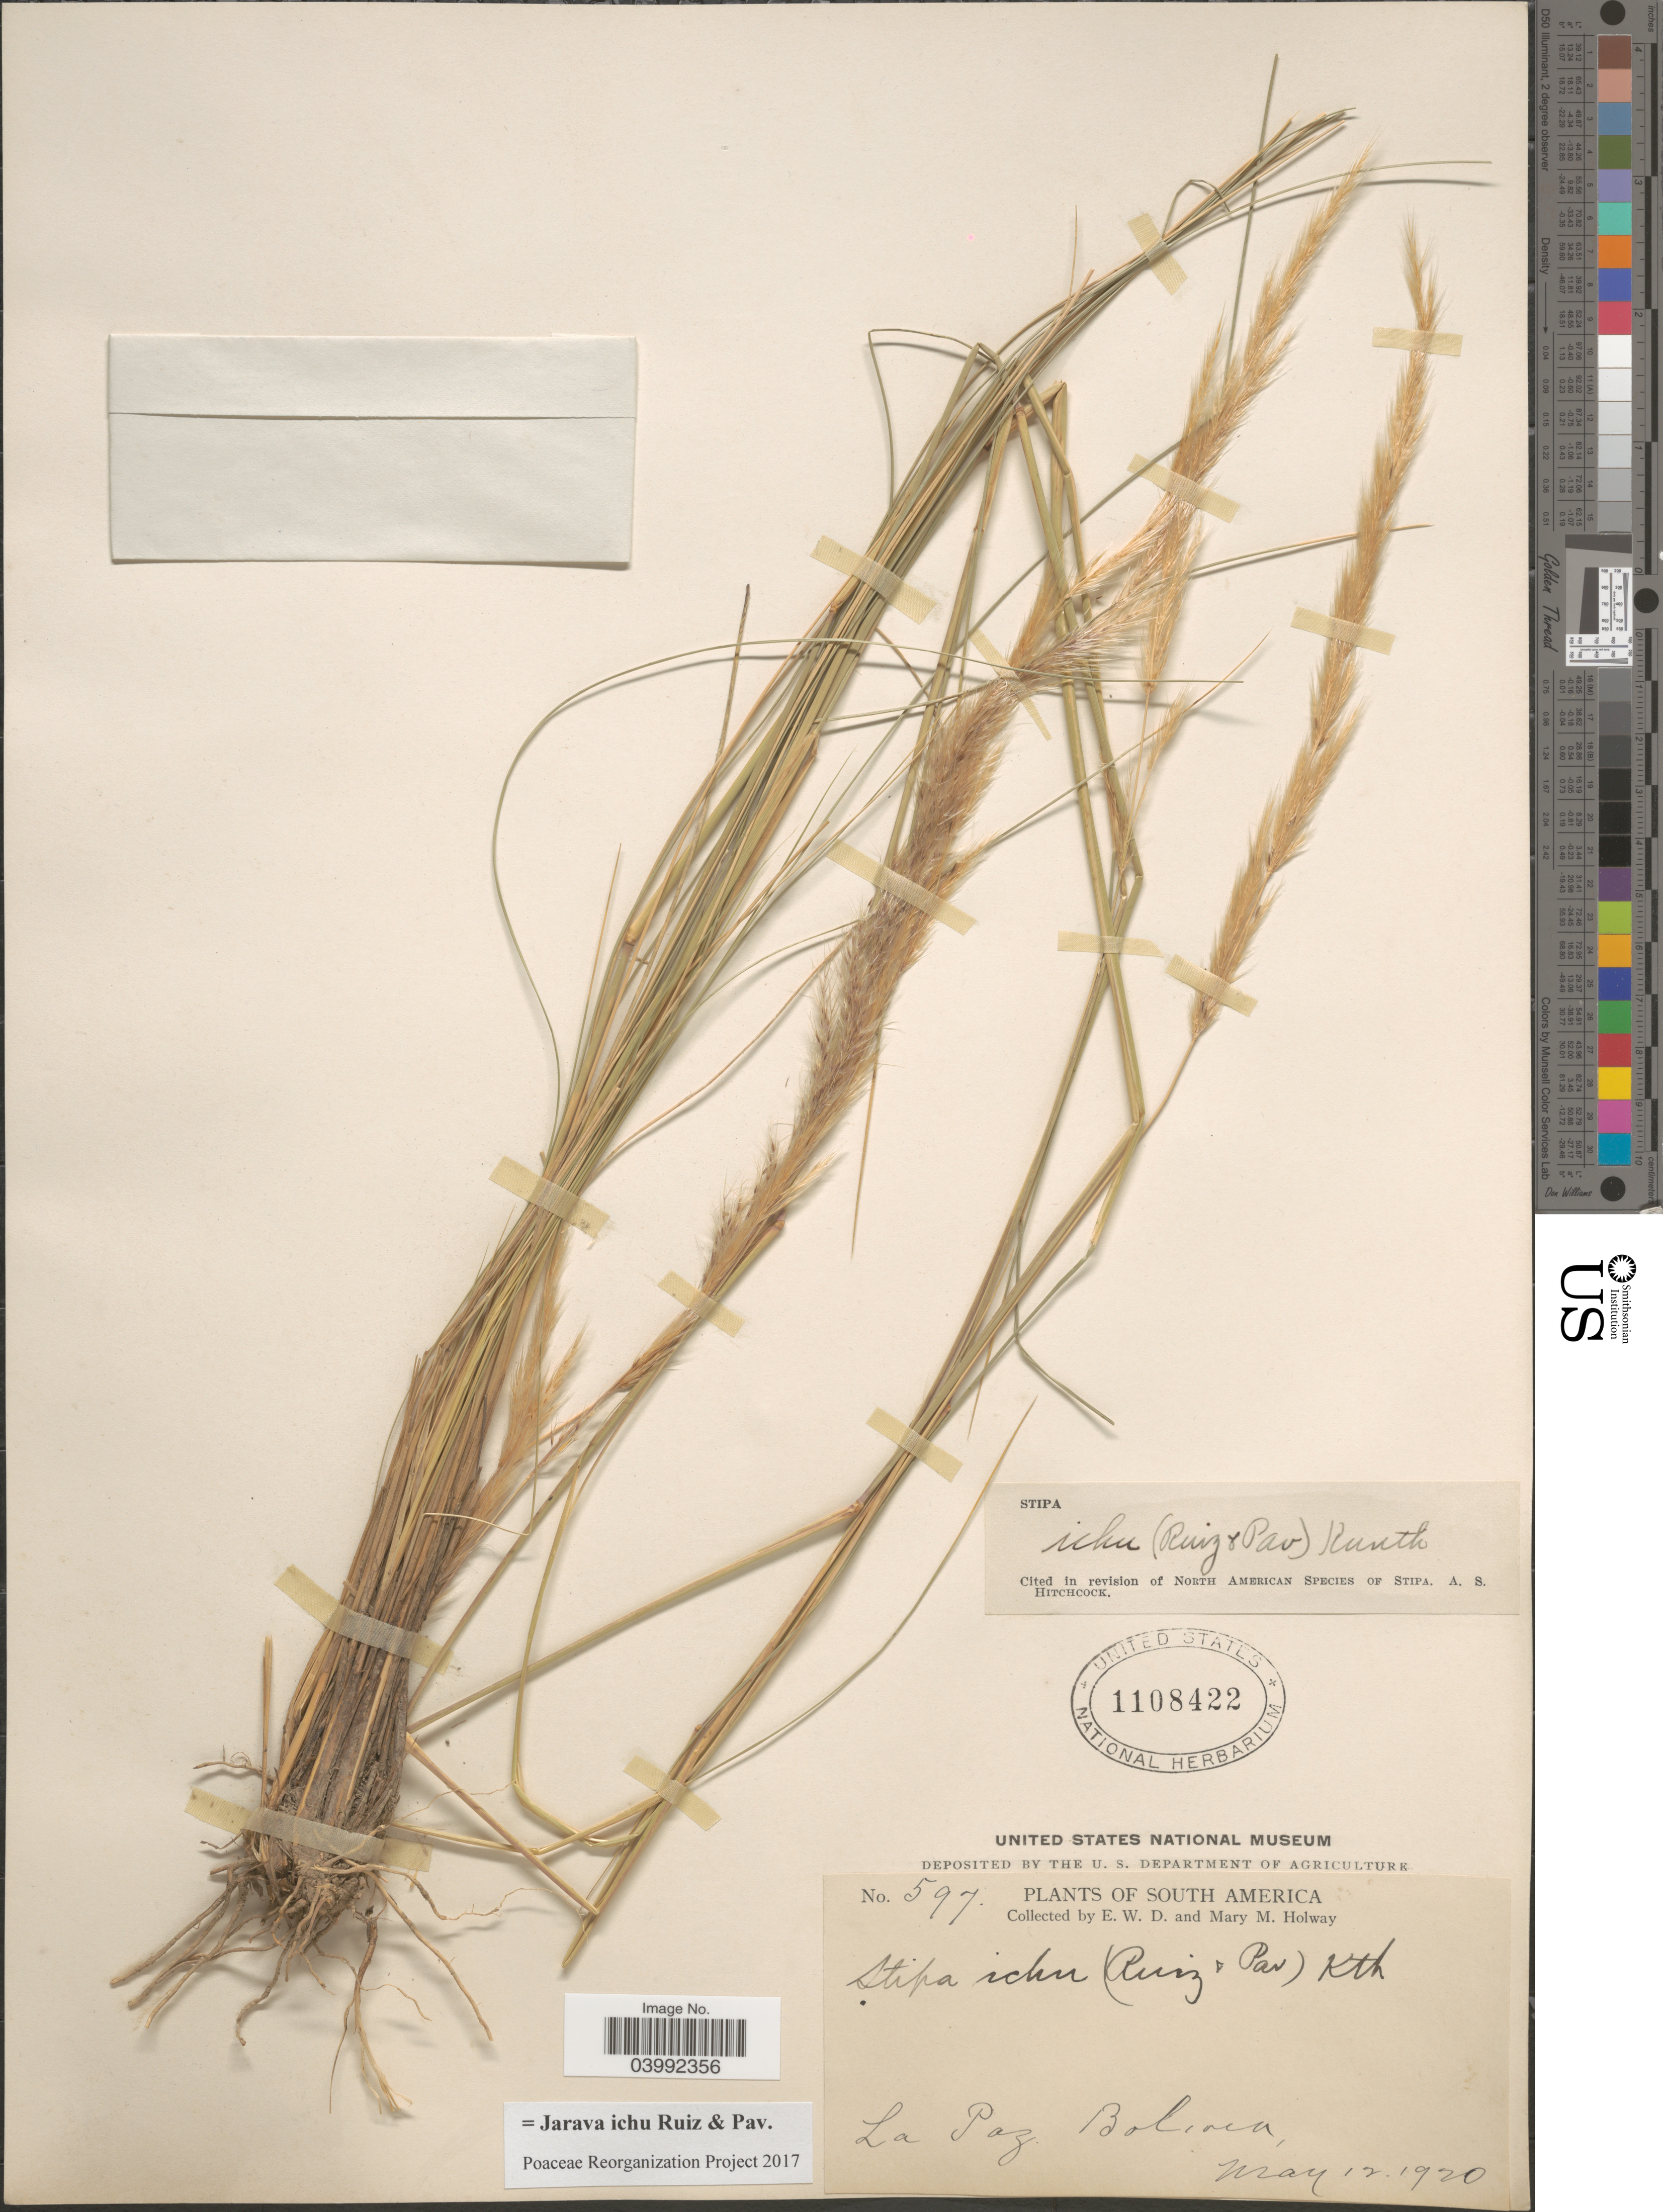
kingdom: Plantae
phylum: Tracheophyta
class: Liliopsida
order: Poales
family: Poaceae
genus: Jarava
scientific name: Jarava ichu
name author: Ruiz & Pav.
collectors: E. W. D. Holway & M. M. Holway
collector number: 597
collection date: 1920-05-12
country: Bolivia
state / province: La Paz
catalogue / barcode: US 1108422